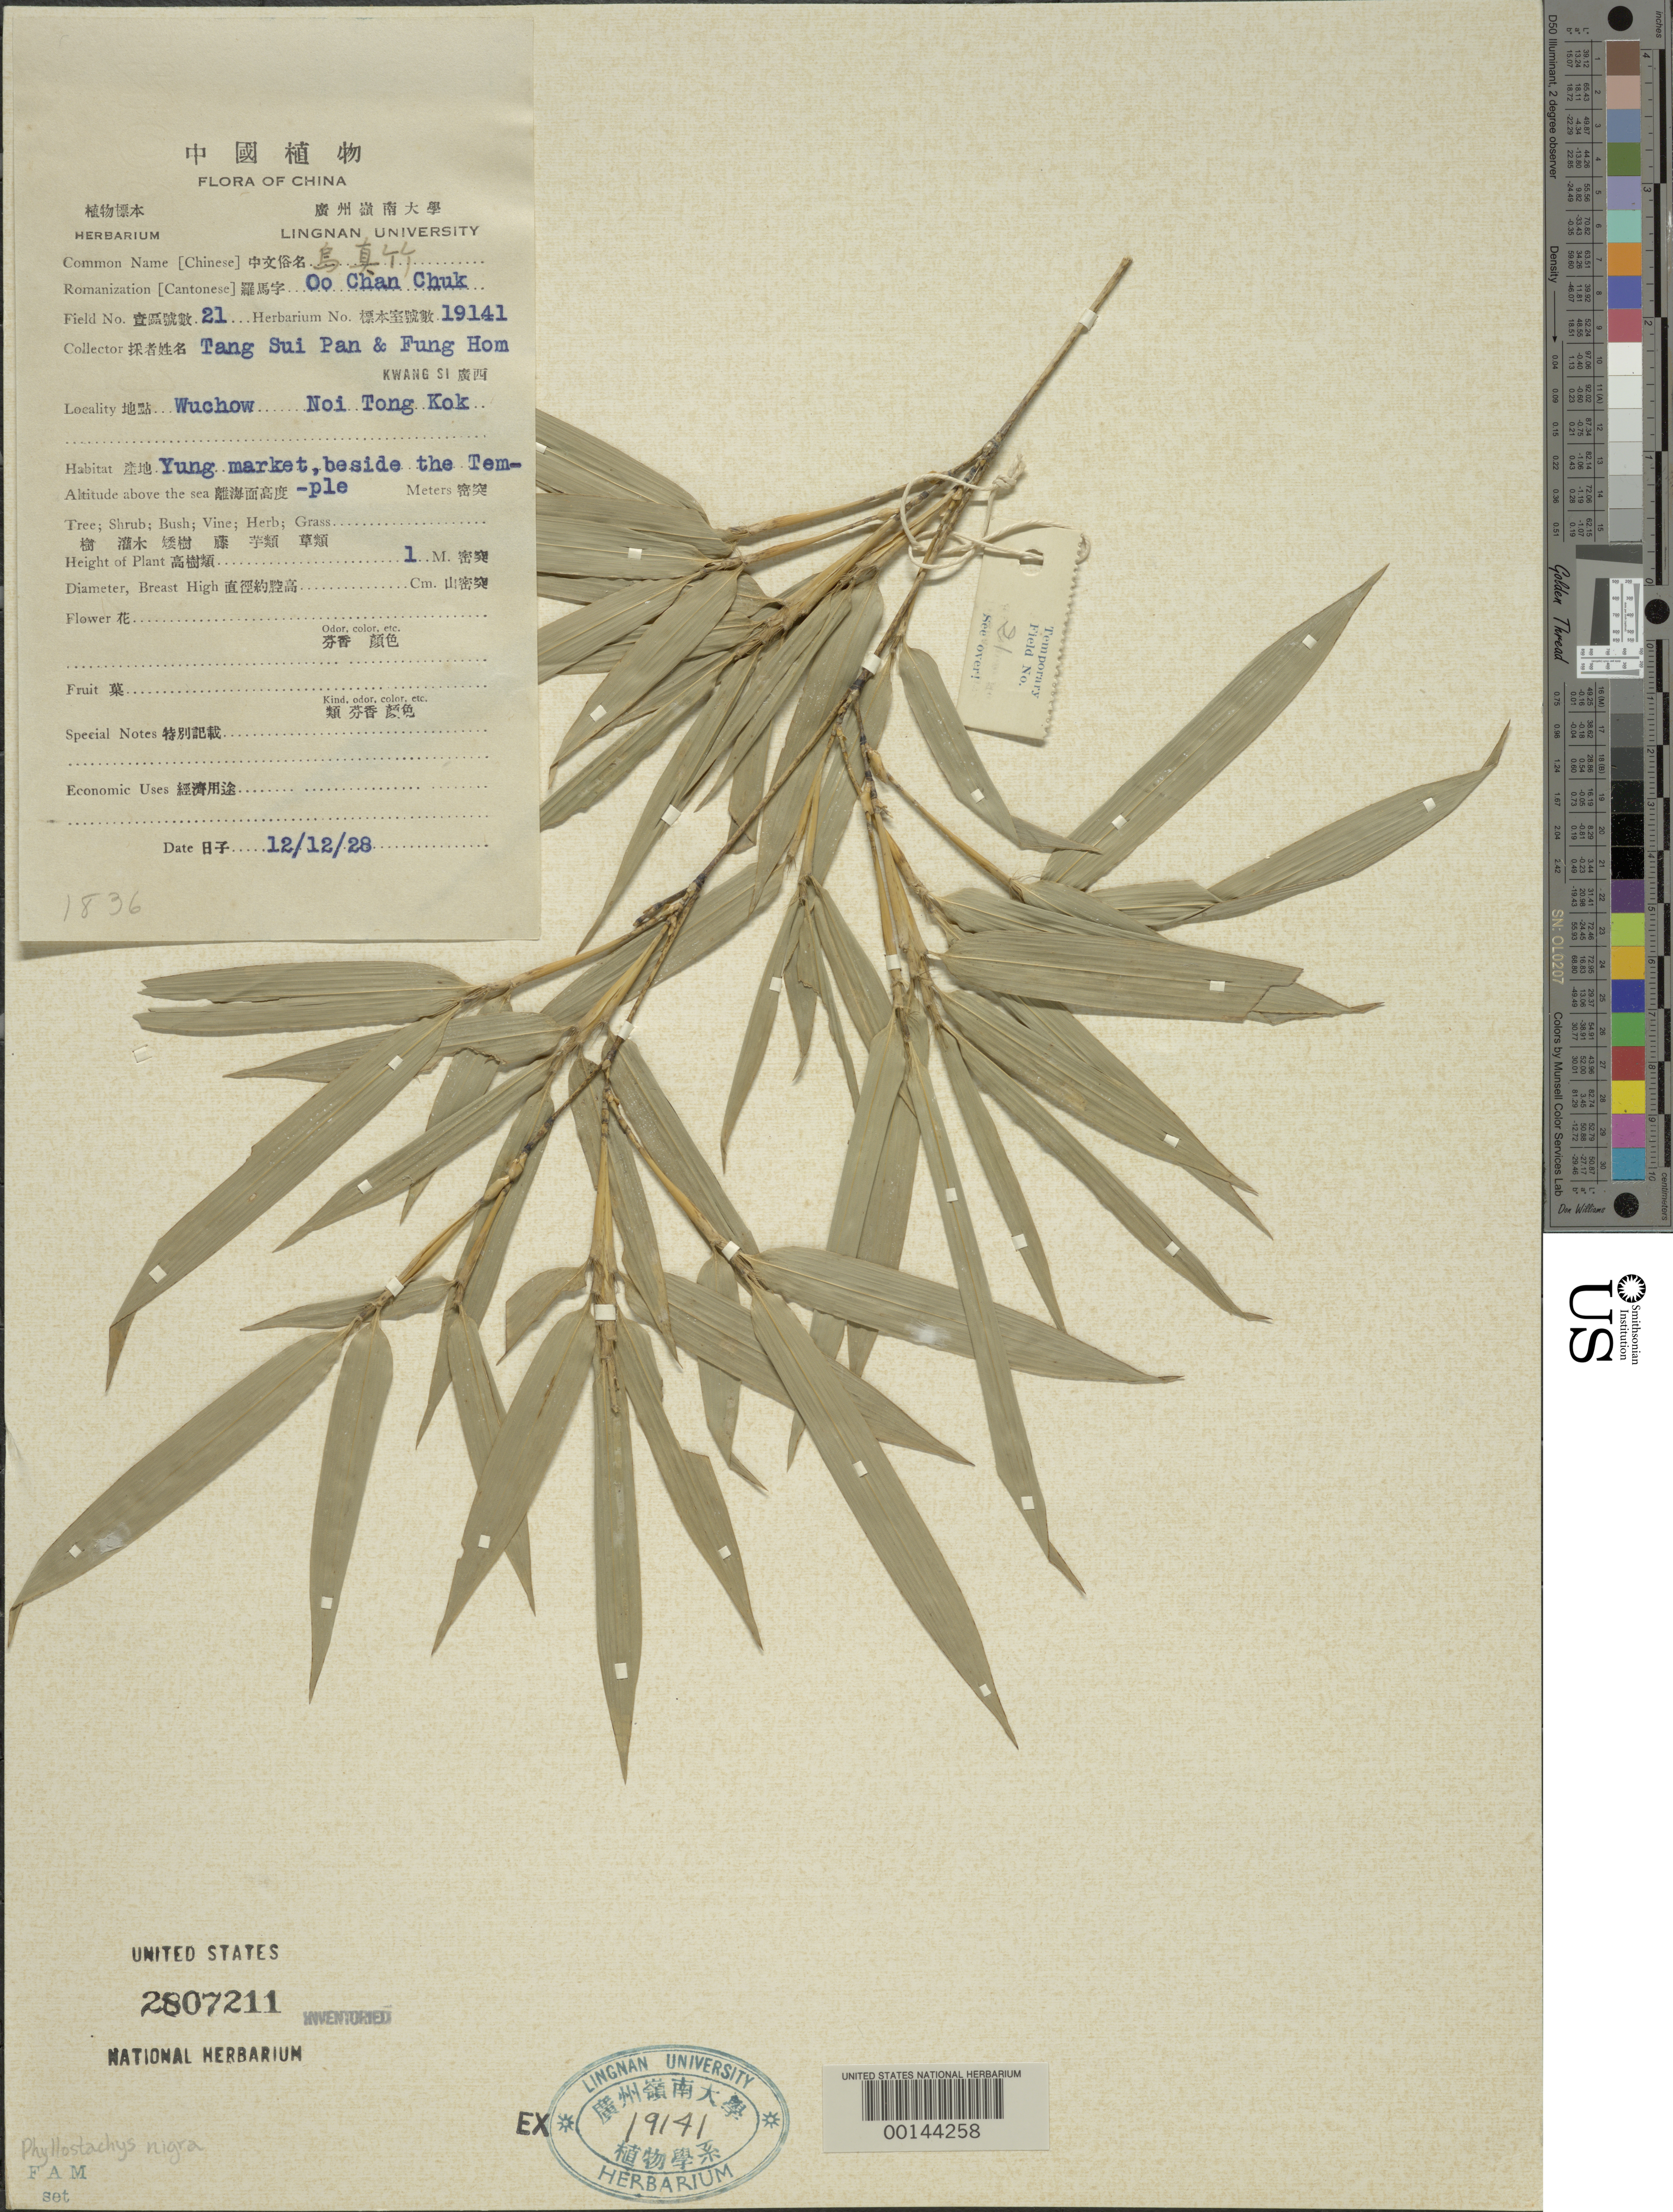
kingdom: Plantae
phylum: Tracheophyta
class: Liliopsida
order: Poales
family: Poaceae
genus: Phyllostachys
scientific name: Phyllostachys nigra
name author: (Lodd. ex Lindl.) Munro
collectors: S. P. Tang & H. L. Fung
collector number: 21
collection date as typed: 12 Dec 1928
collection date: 1928-12-12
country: China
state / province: Jiangxi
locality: Wuchow, noi tong kok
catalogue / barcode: US 2807211